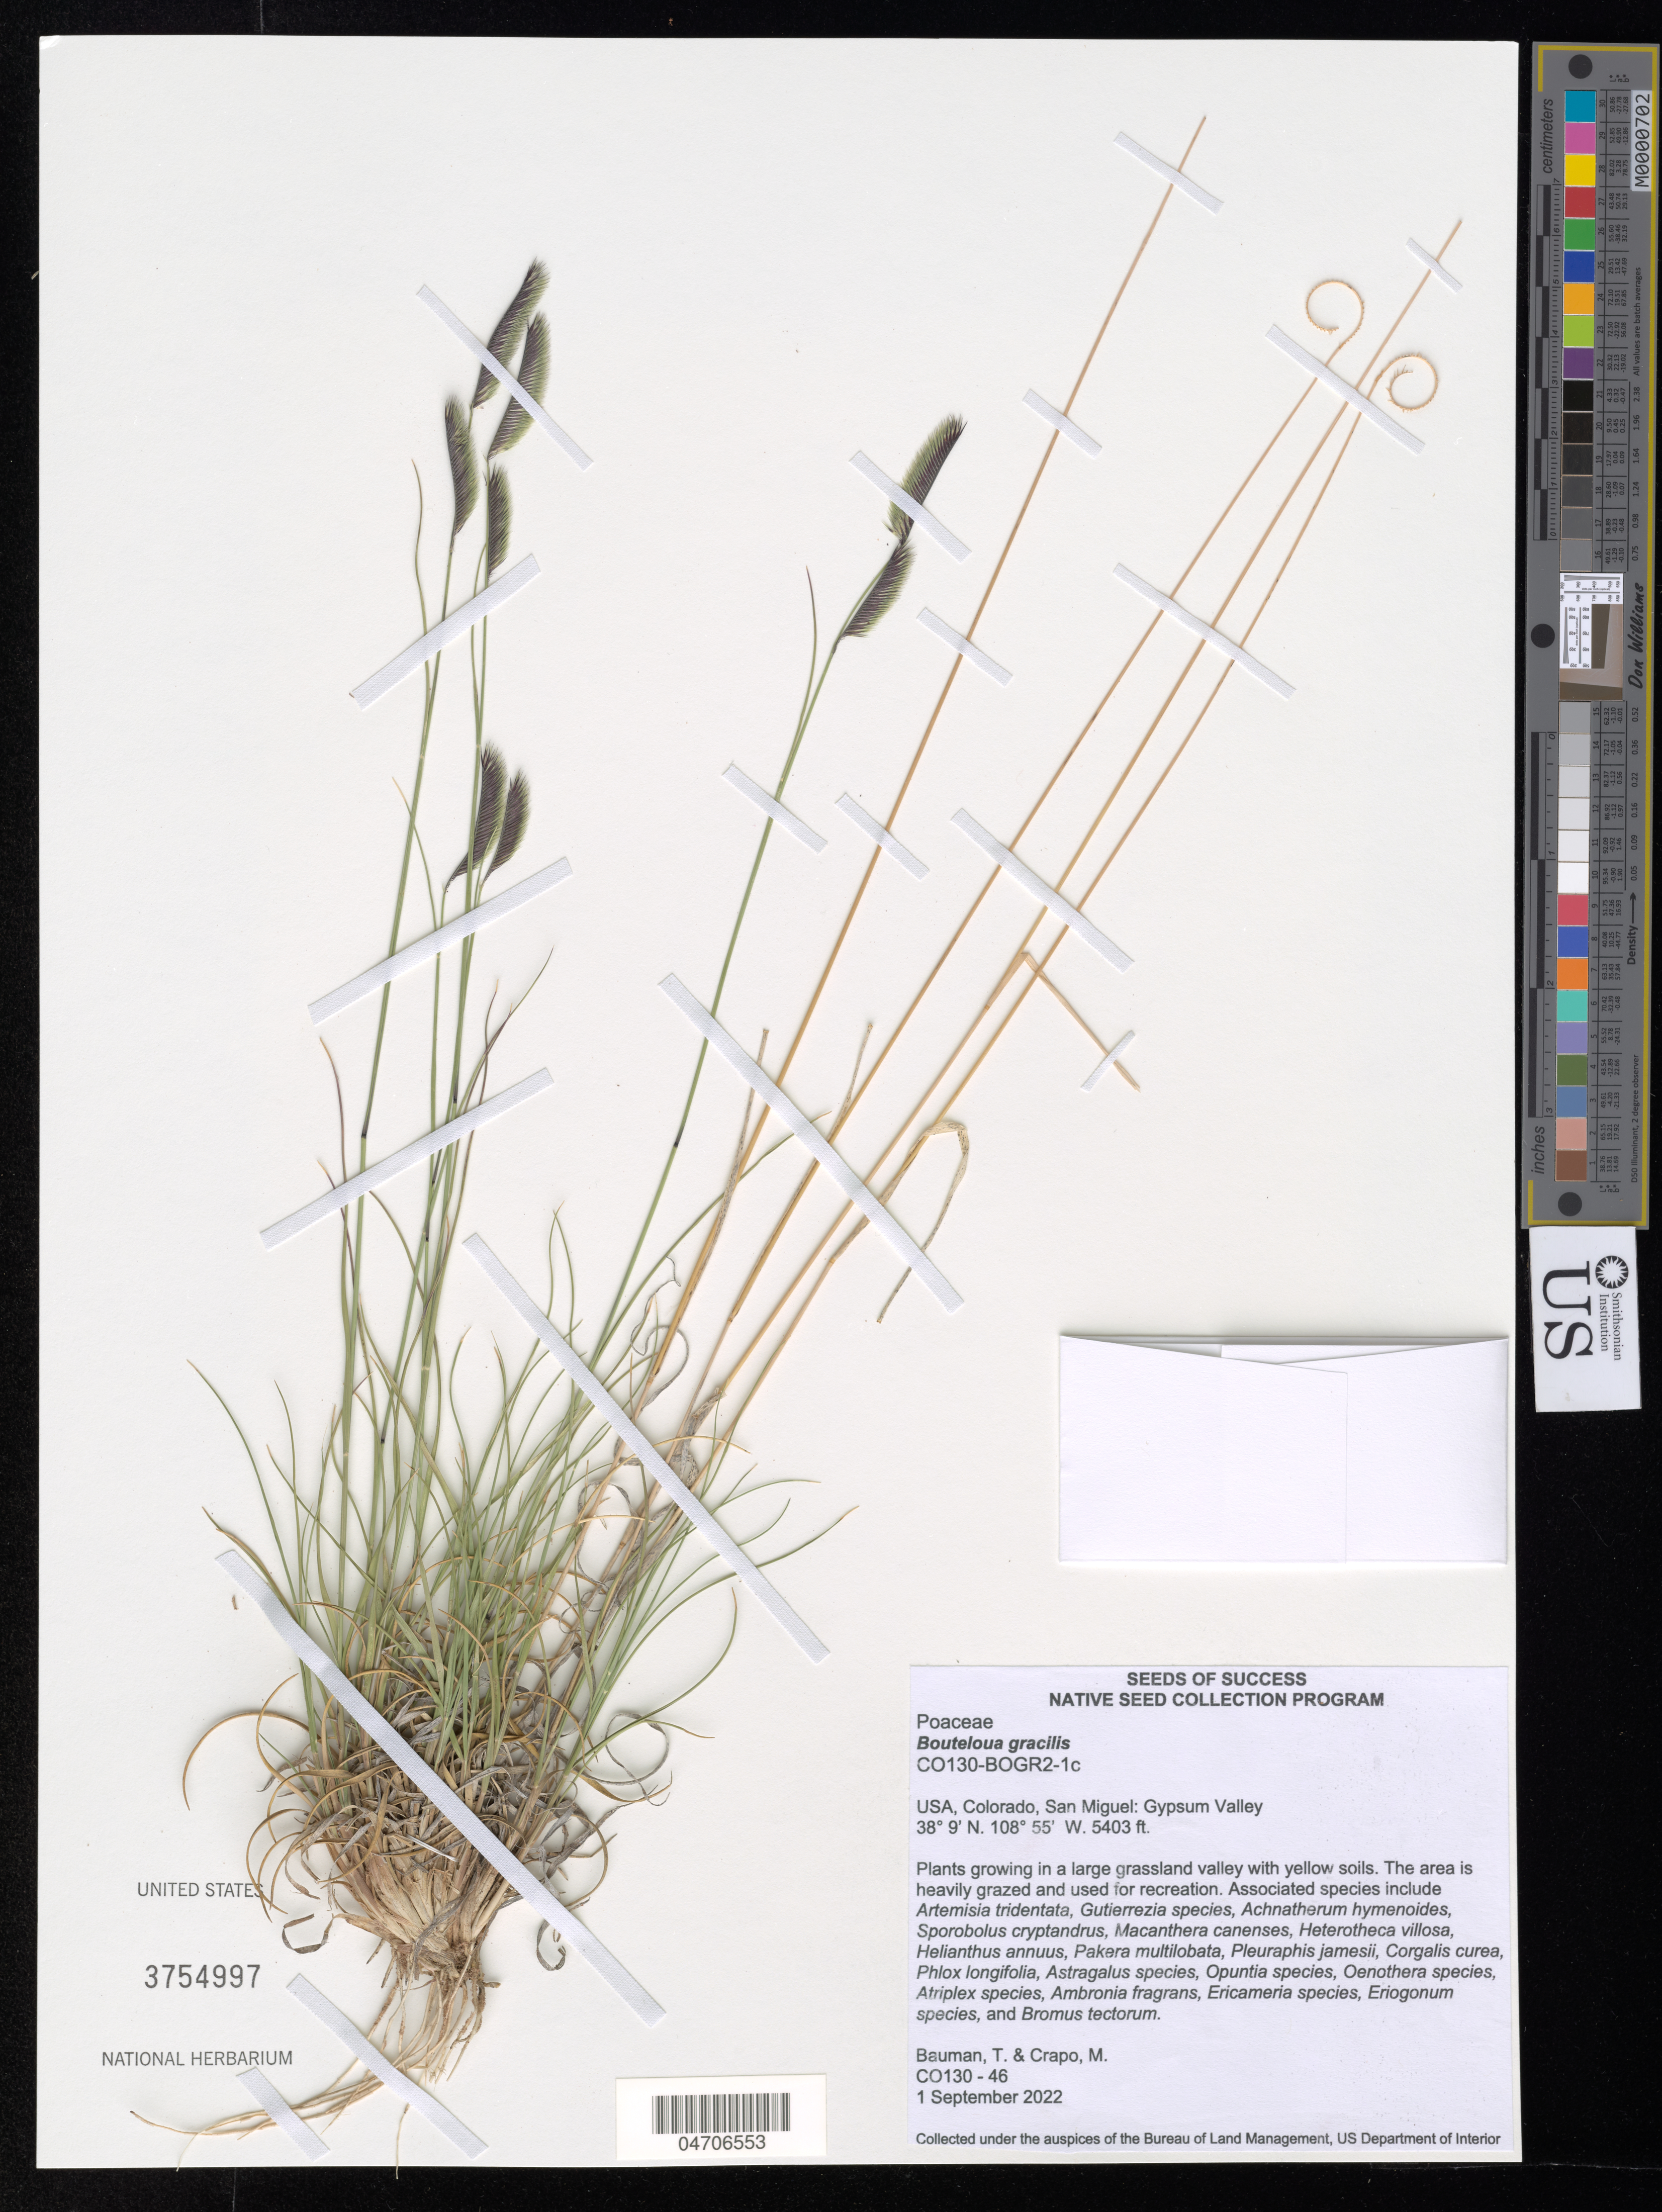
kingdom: Plantae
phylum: Tracheophyta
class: Liliopsida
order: Poales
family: Poaceae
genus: Bouteloua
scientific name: Bouteloua gracilis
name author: (Kunth) Lag. ex Griffiths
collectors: K. Gage & G. Woronow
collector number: CO130-46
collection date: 2022-09-01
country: United States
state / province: Colorado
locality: San Miguel: Gypsum Valley.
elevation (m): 1647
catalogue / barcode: US 3754997